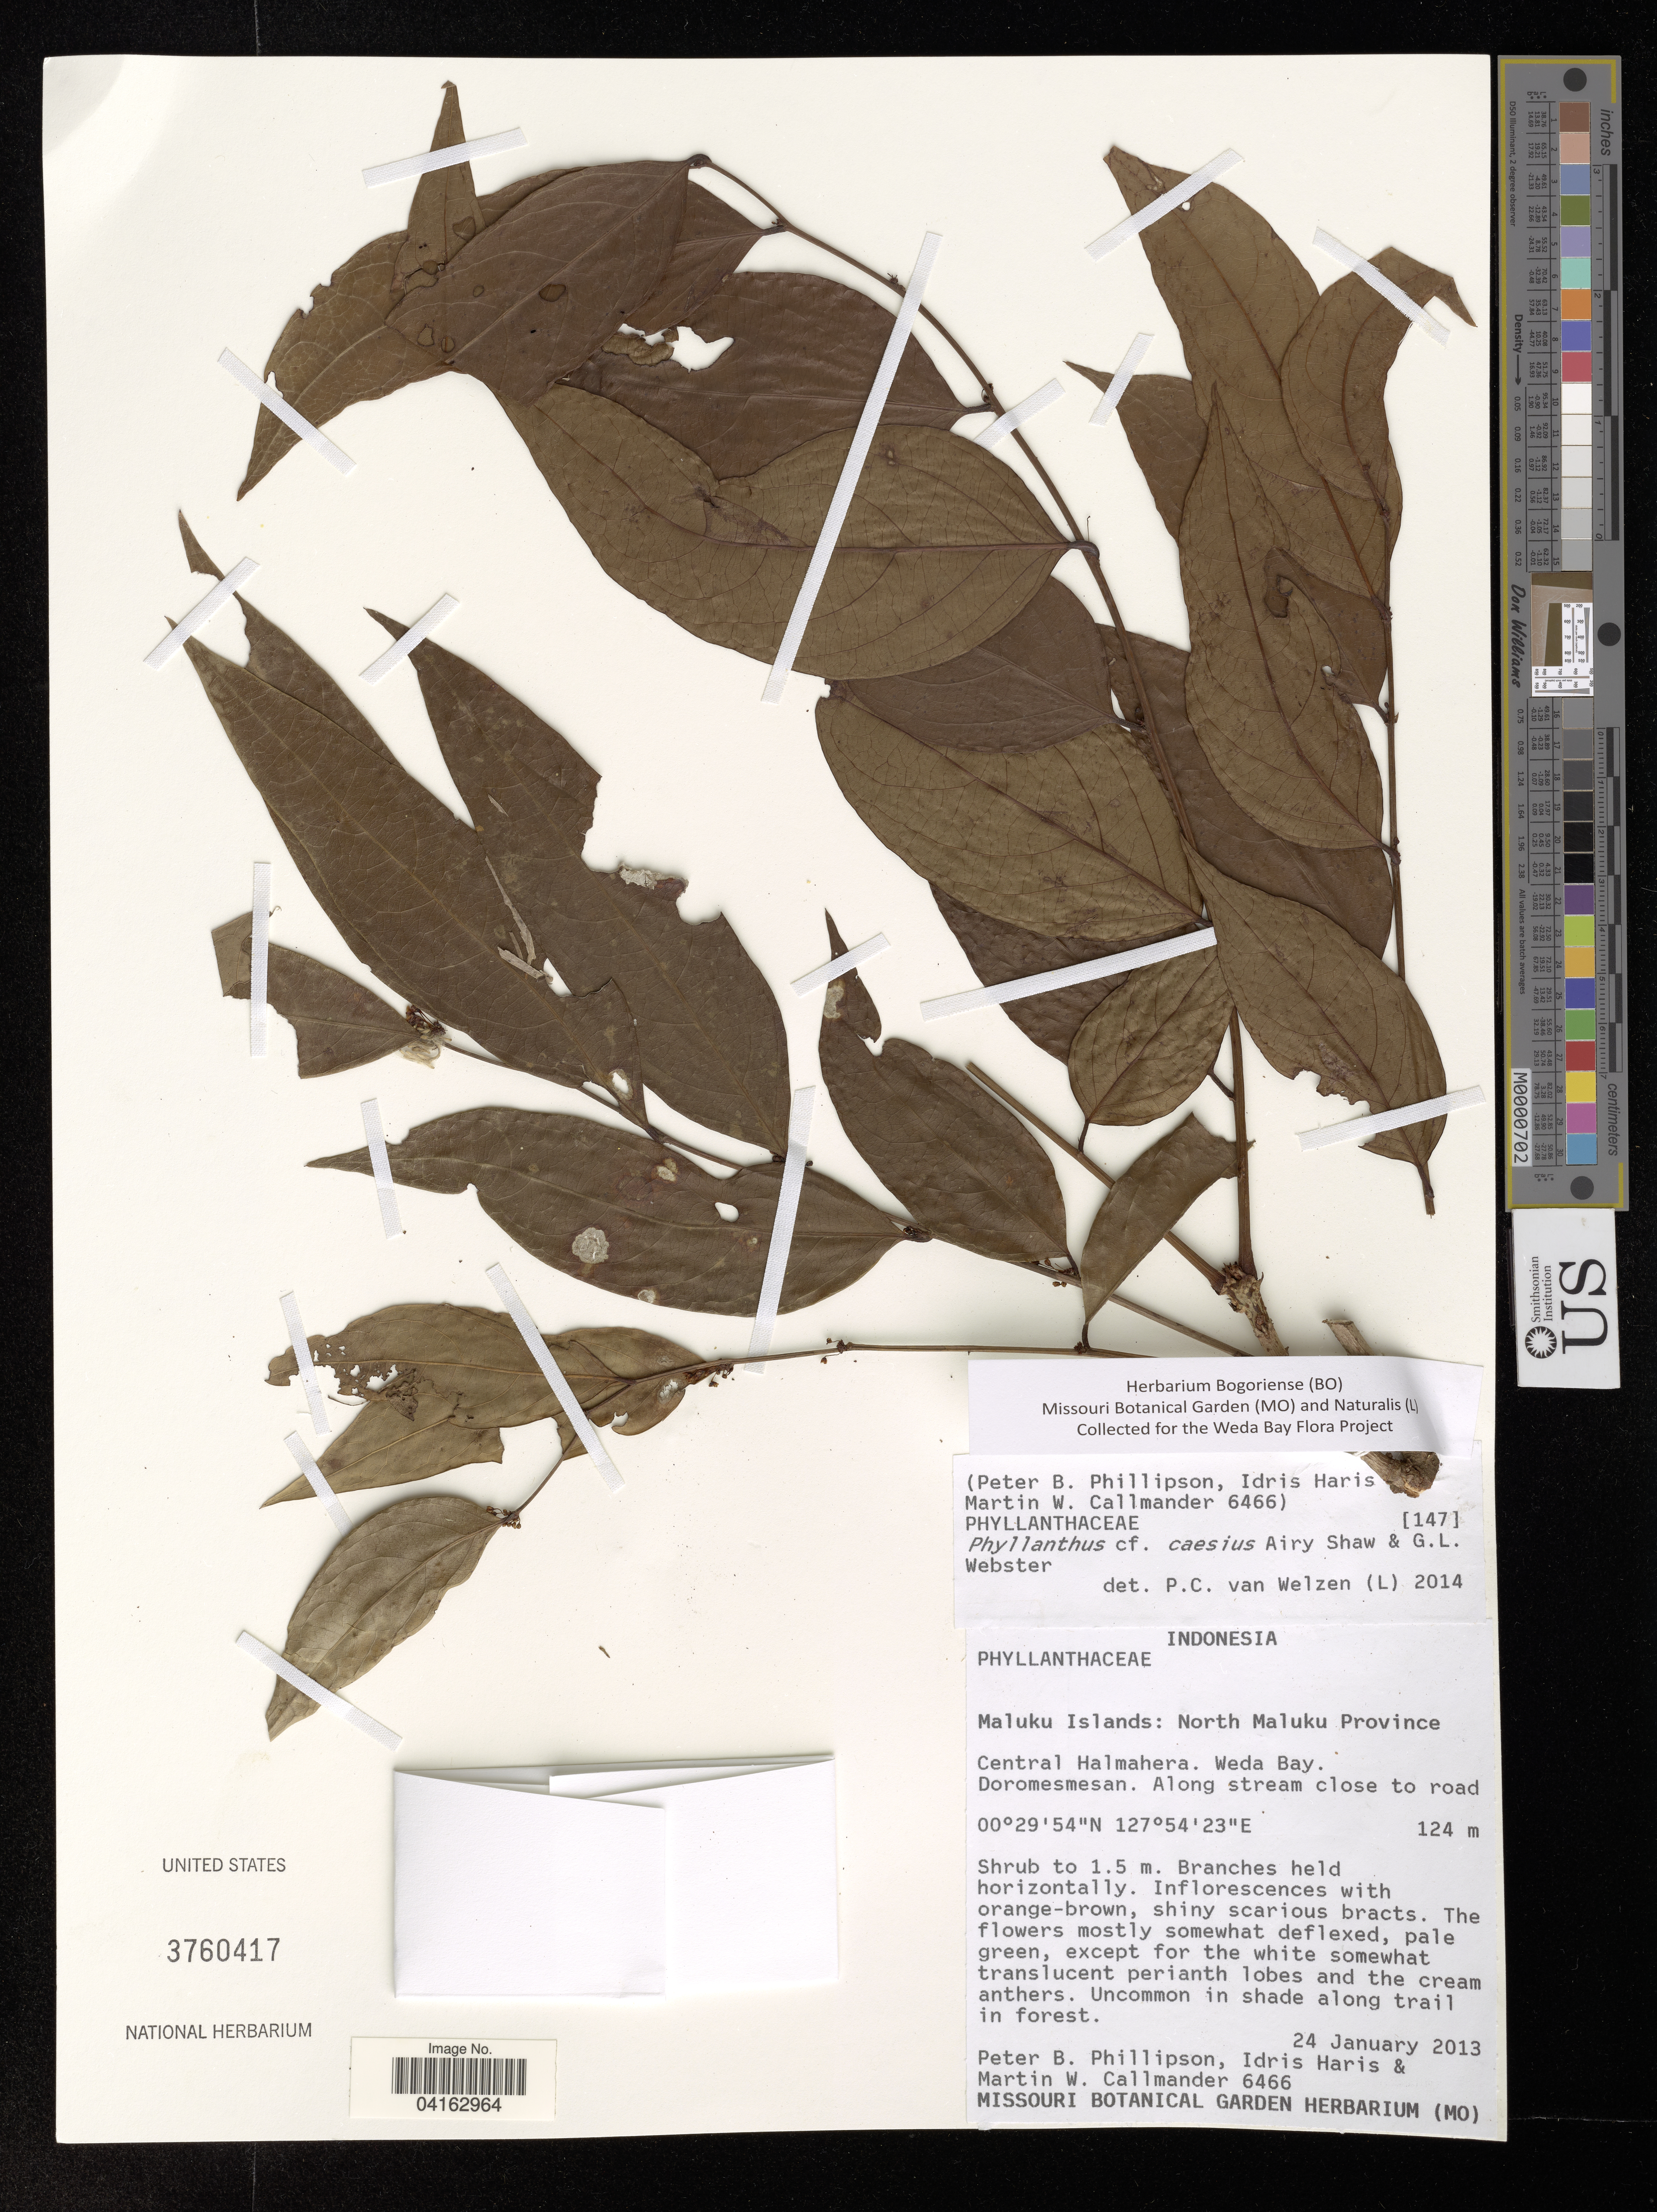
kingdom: Plantae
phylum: Tracheophyta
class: Magnoliopsida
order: Malpighiales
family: Phyllanthaceae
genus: Phyllanthus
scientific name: Phyllanthus caesius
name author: Airy Shaw & G.L. Webster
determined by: Welzen, P. C. van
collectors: P. B. Phillipson, I. Haris & M. Callmander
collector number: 6466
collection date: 2013-01-24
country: Indonesia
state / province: Maluku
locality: Maluku Islands: North Maluku Province. Central Halmahera. Weda Bay. Doromesmesan.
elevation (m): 124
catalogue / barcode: US 3760417